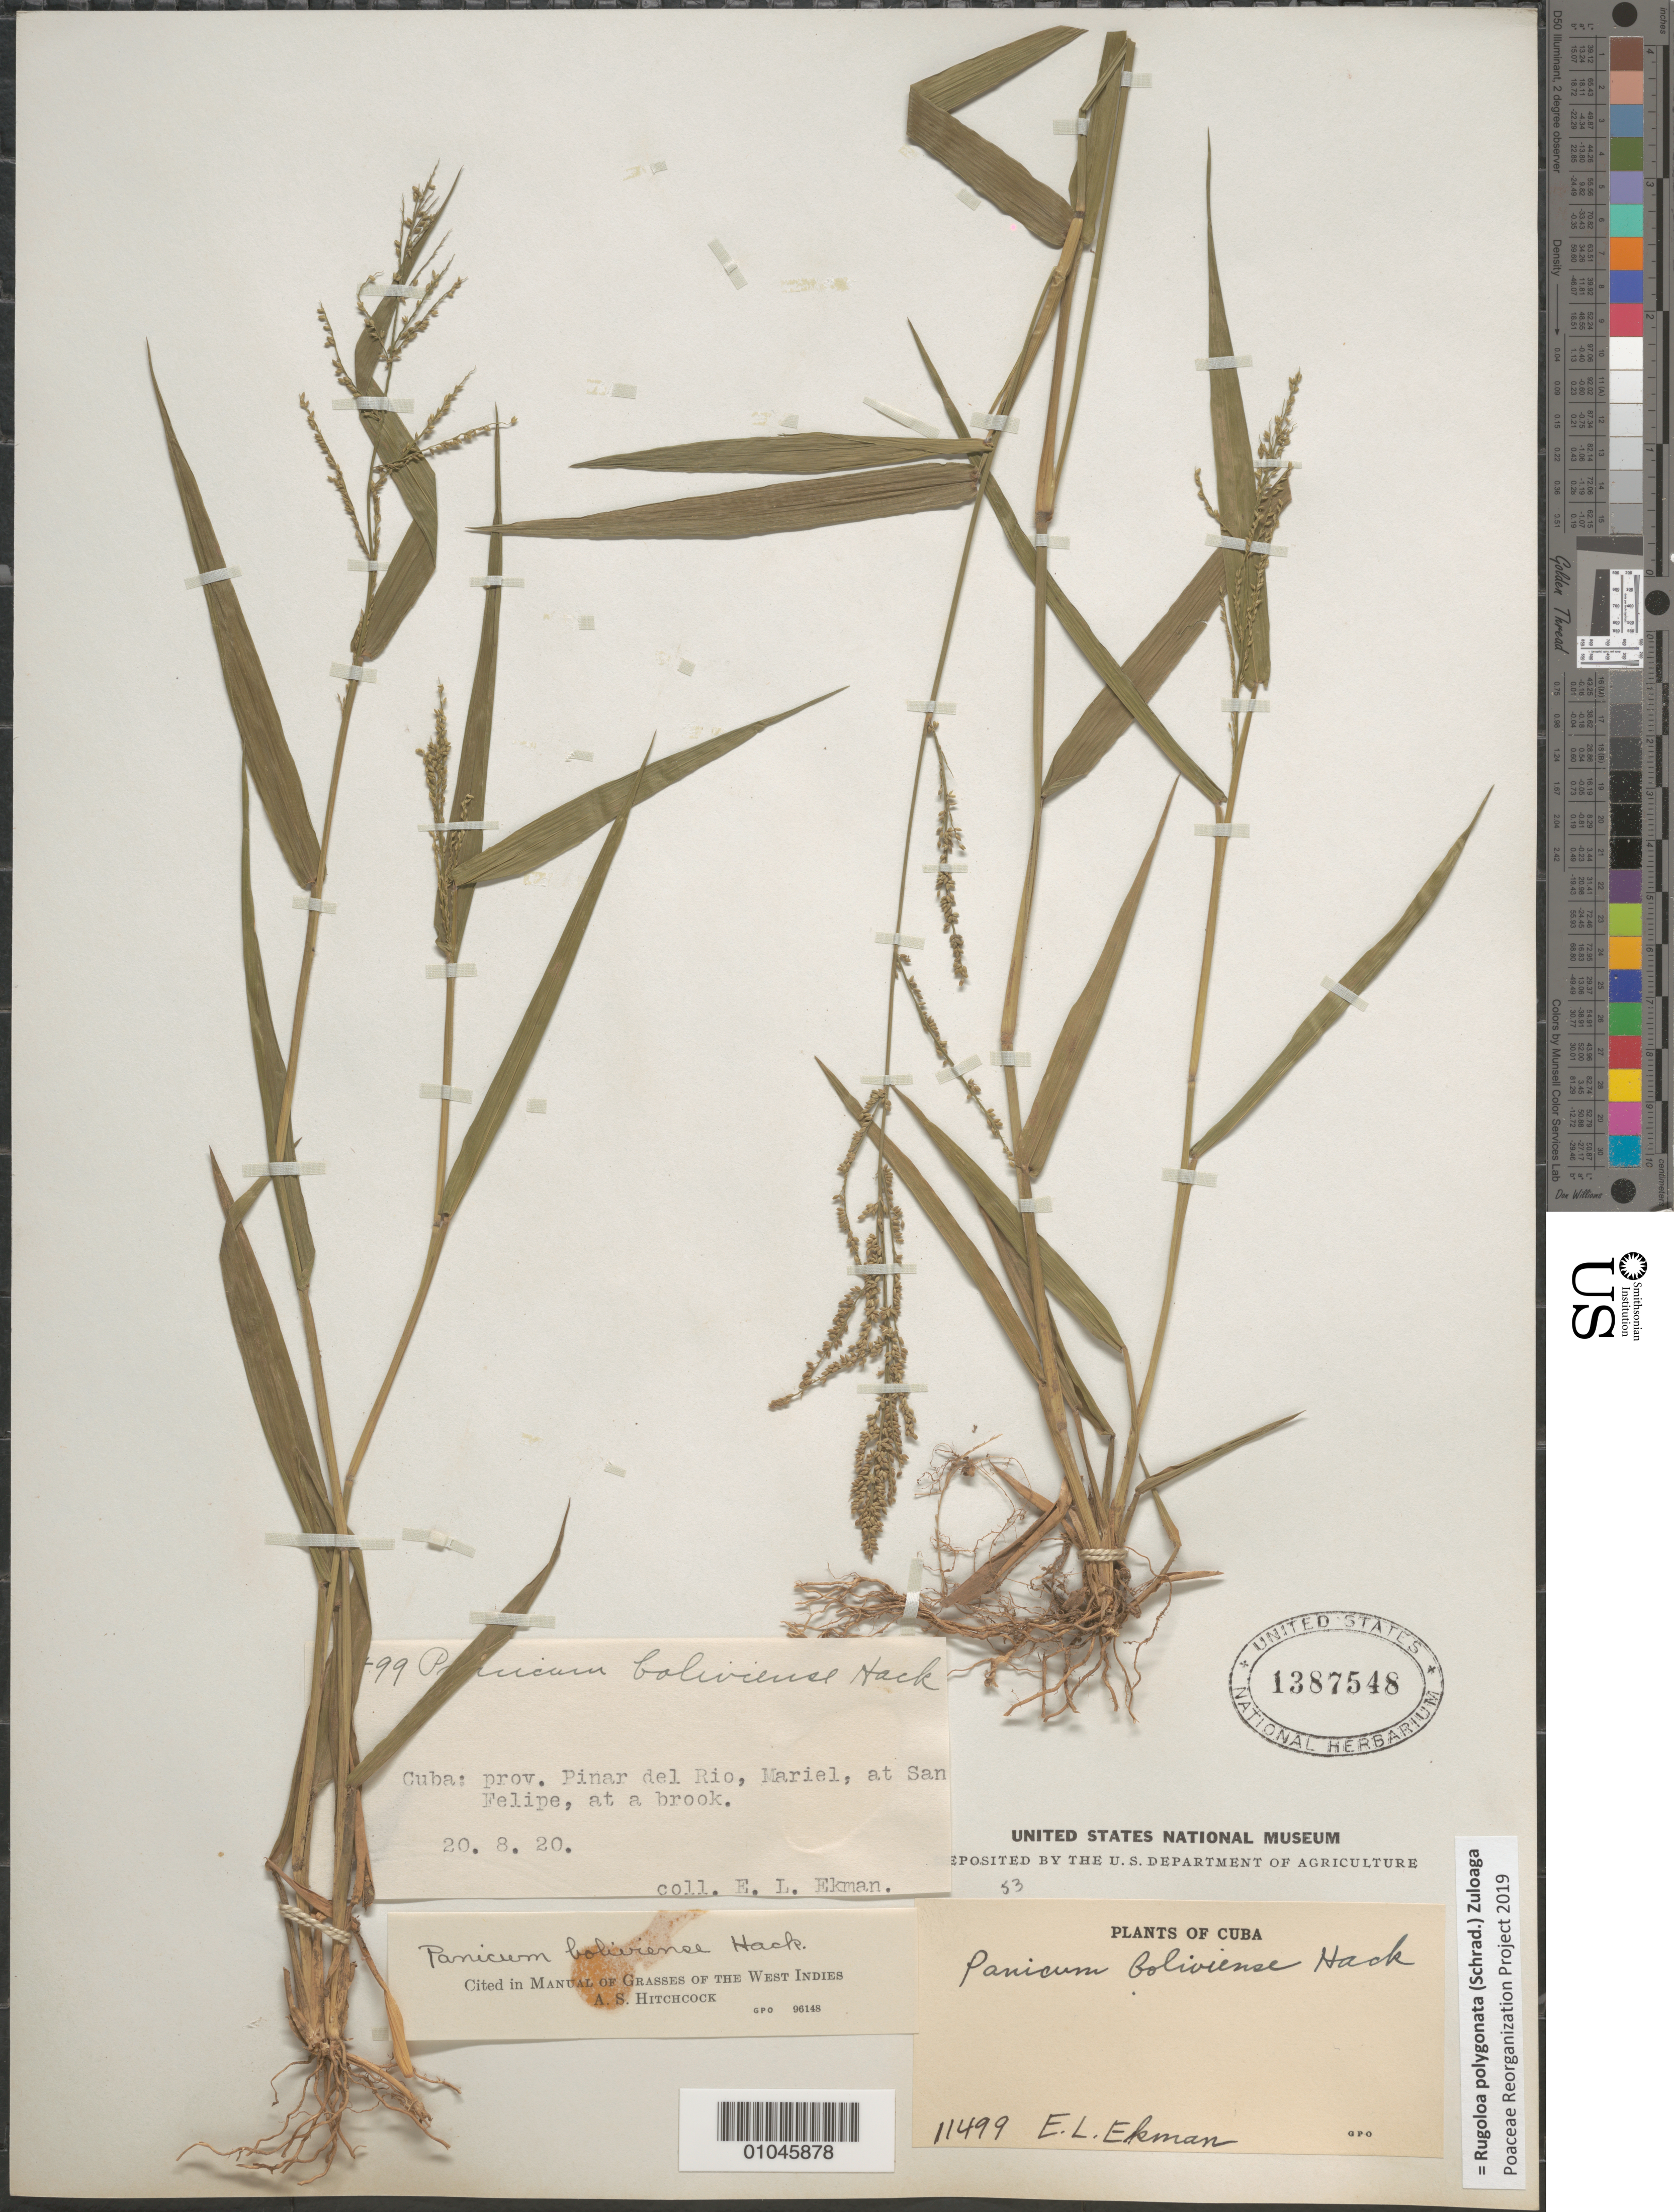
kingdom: Plantae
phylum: Tracheophyta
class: Liliopsida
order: Poales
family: Poaceae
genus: Panicum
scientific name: Panicum boliviense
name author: Hack.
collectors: E. L. Ekman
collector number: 11499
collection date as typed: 20 Aug 1920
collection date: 1920-08-20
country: Cuba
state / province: Pinar del Rio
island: Cuba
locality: Mariel,at San Felipe at a brook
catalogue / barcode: US 1387548